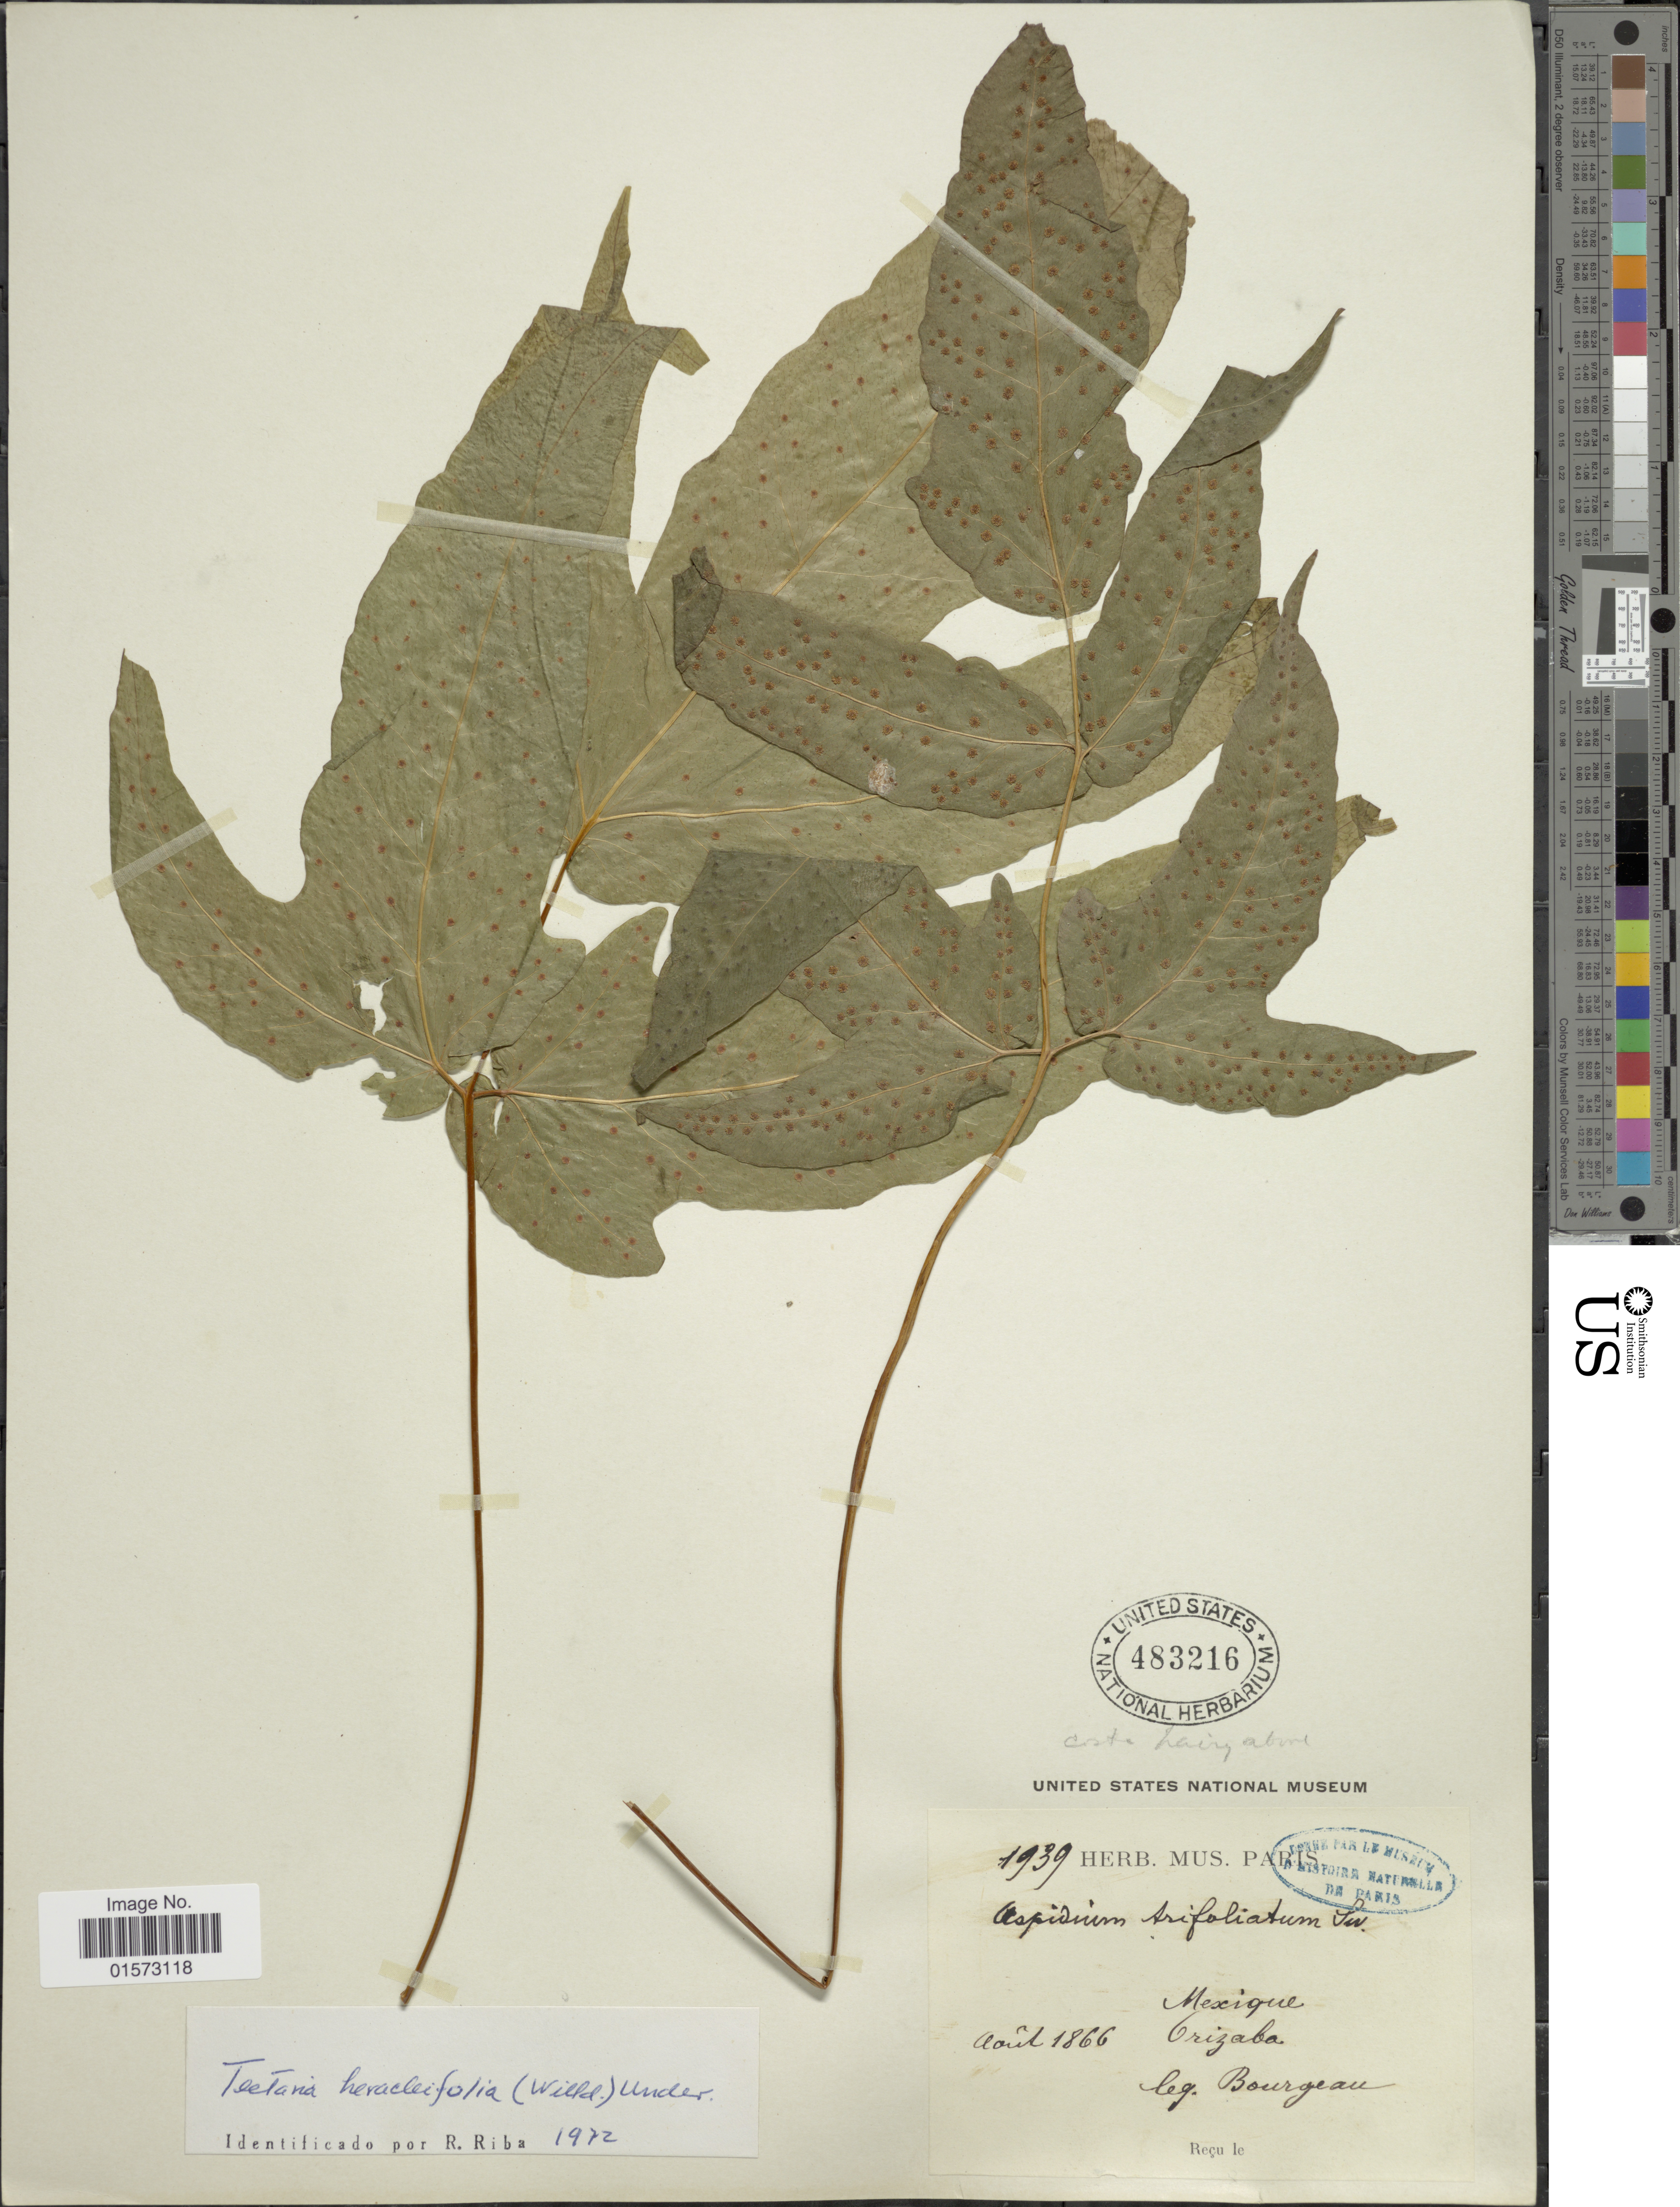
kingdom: Plantae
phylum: Tracheophyta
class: Polypodiopsida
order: Polypodiales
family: Tectariaceae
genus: Tectaria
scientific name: Tectaria heracleifolia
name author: (Willd.) Underw.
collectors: -. Bourgeau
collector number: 1939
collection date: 1866-08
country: Mexico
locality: Orizaba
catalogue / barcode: US 483216